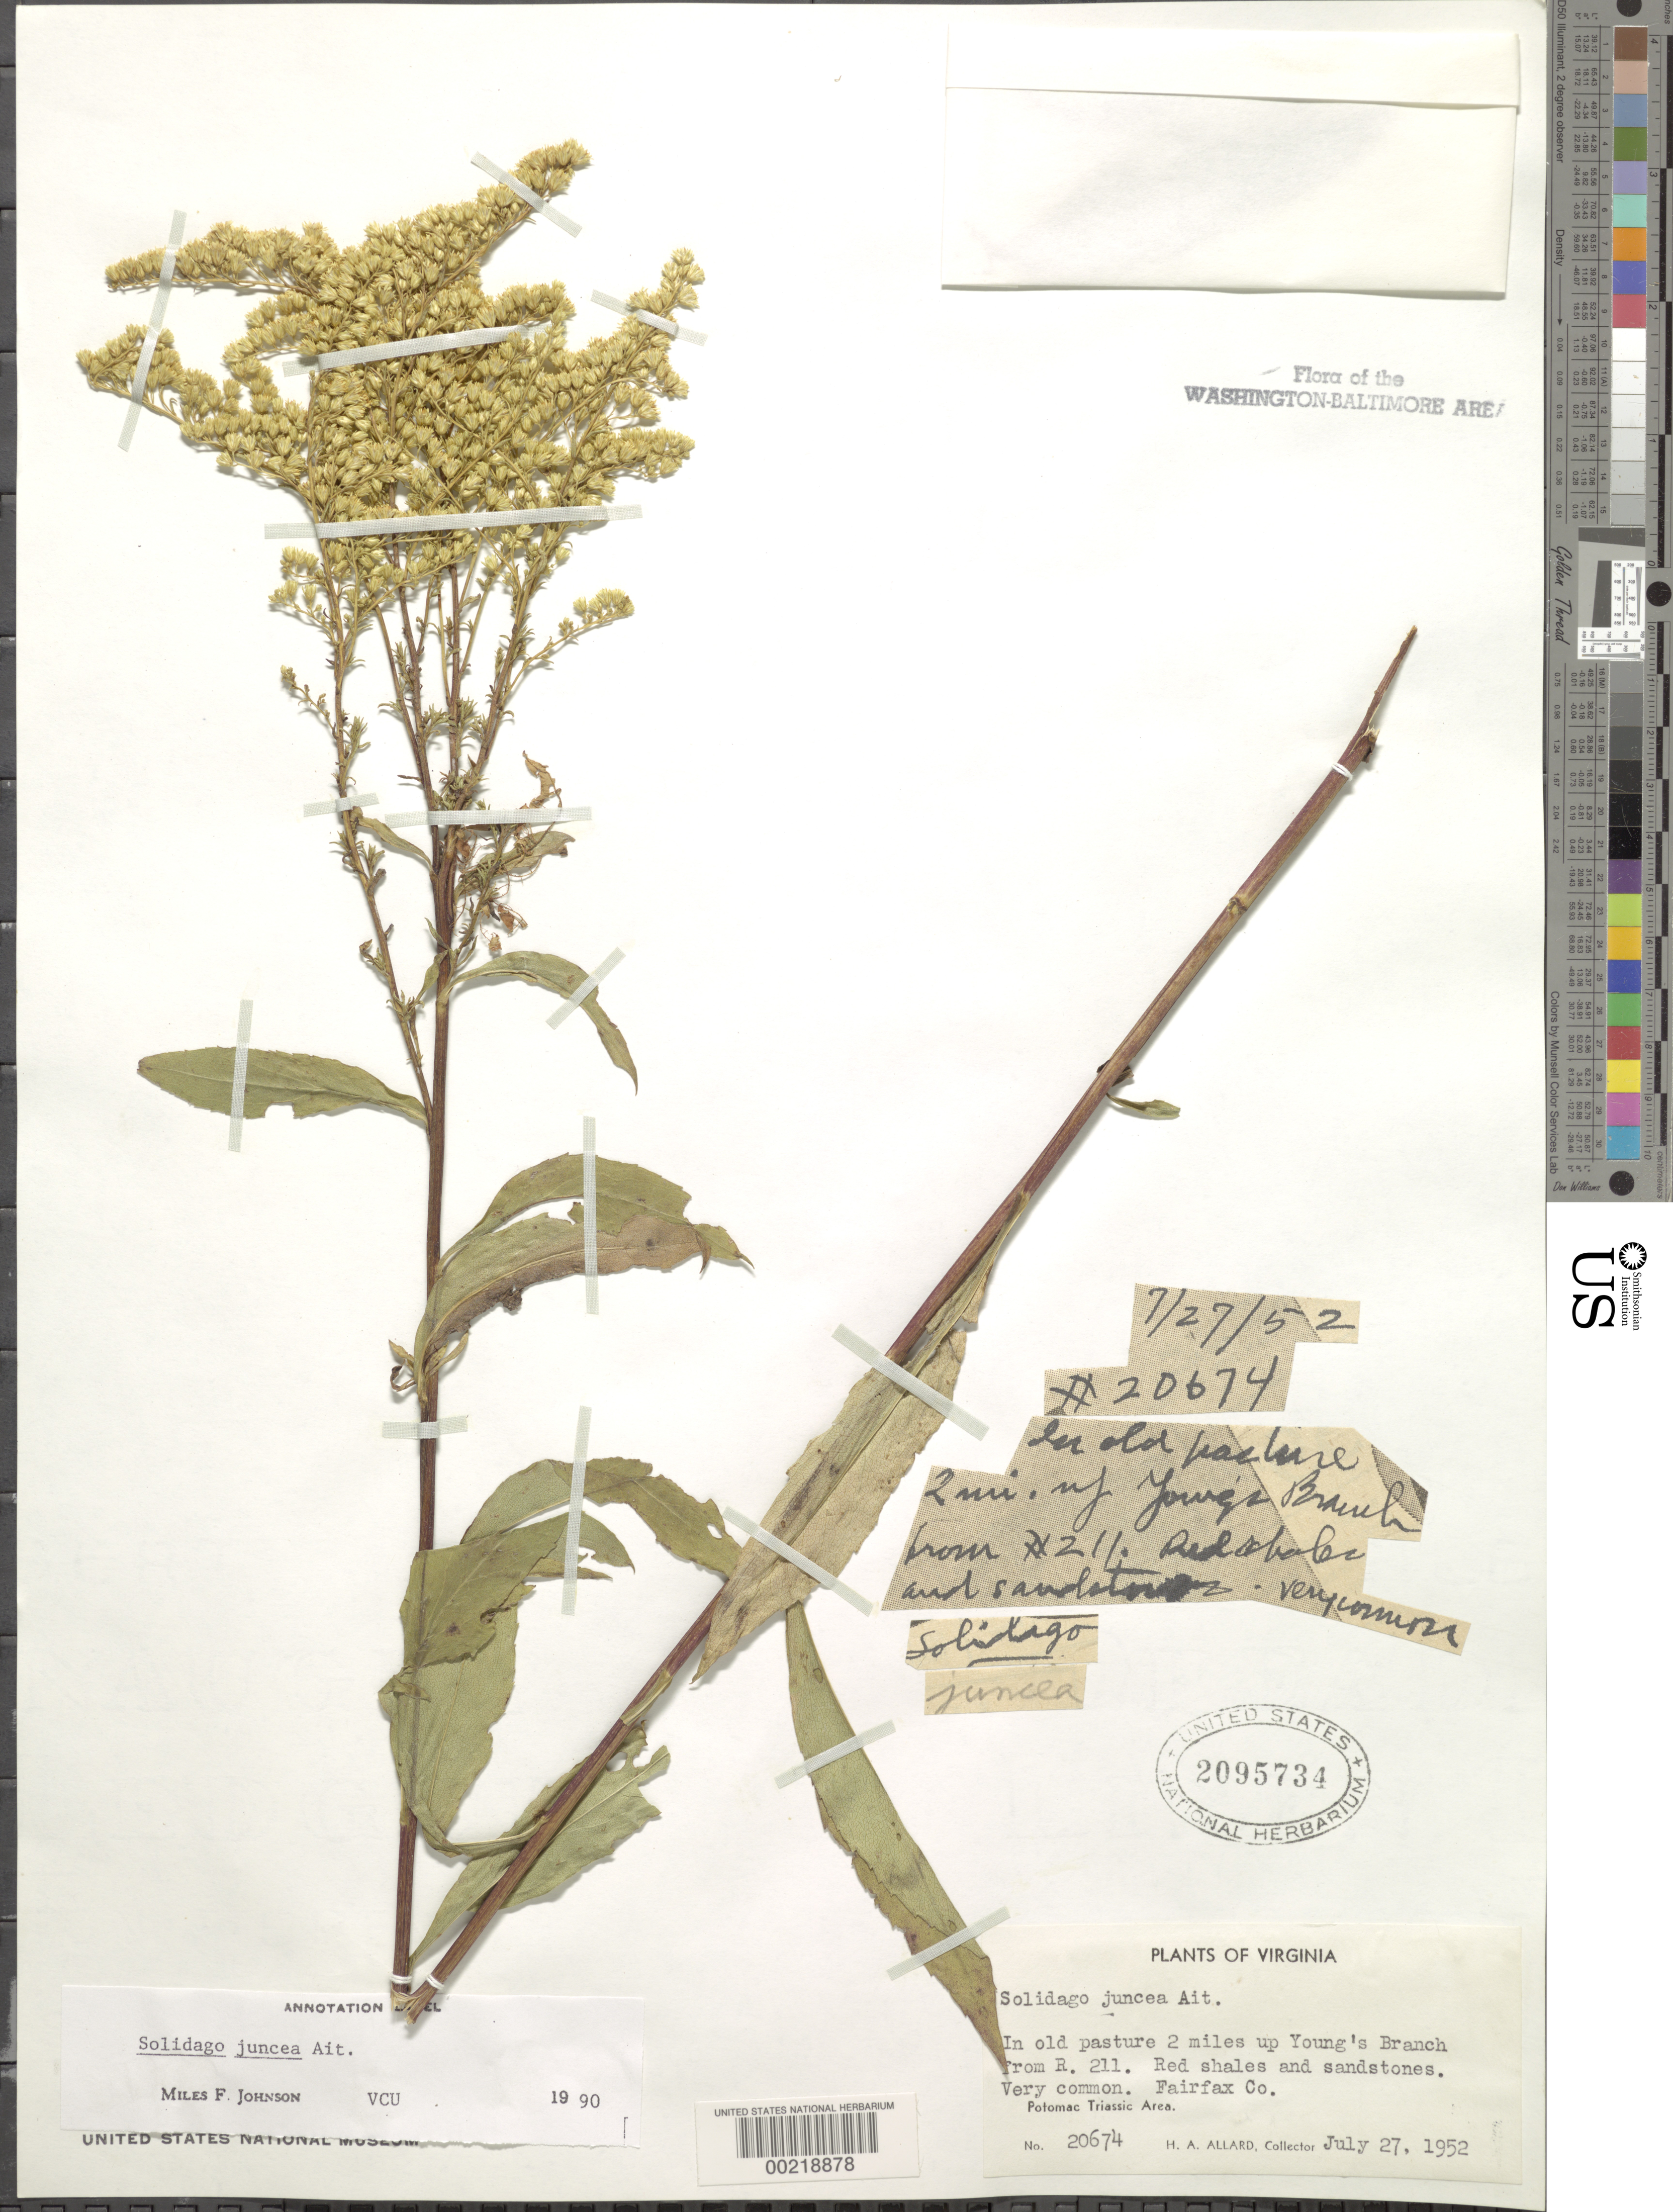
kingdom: Plantae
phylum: Tracheophyta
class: Magnoliopsida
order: Asterales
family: Asteraceae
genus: Solidago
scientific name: Solidago juncea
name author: Aiton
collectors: H. A. Allard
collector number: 20674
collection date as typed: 27 Jul 1952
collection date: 1952-07-27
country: United States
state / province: Virginia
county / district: Fairfax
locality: Upstream from Rt. 211 on Youngs Branch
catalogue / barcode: US 2095734